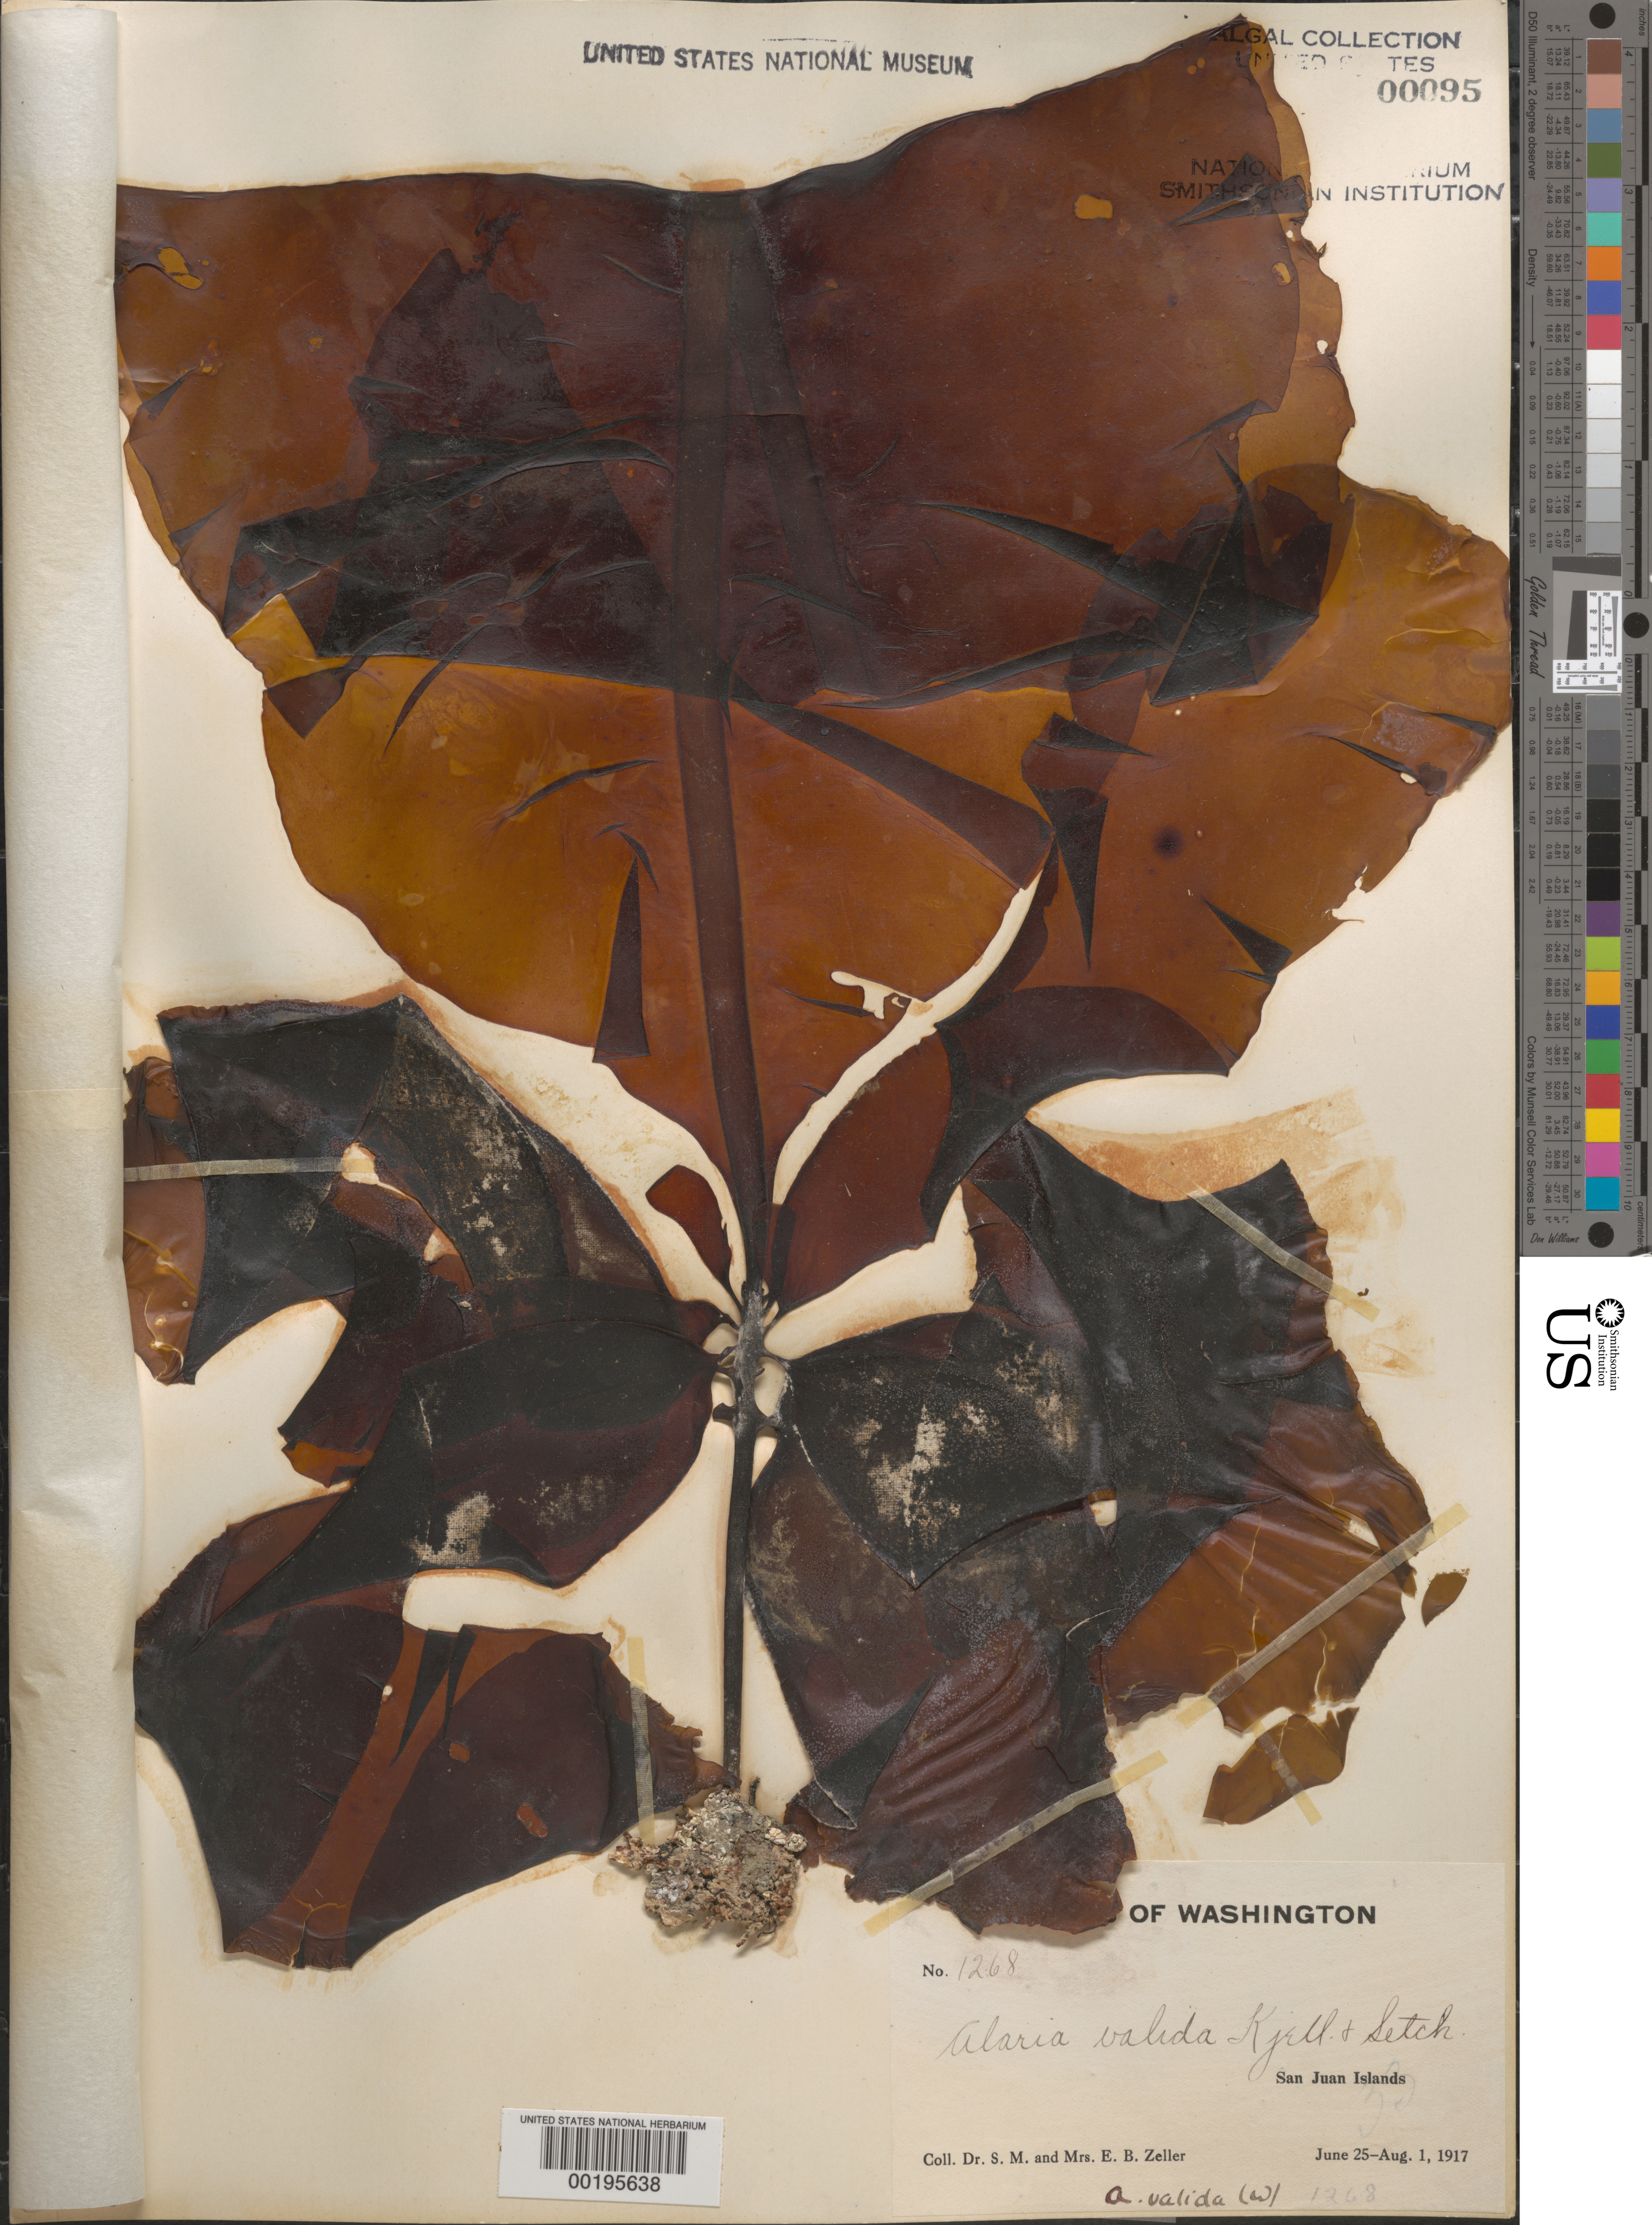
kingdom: Chromista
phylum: Ochrophyta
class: Phaeophyceae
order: Laminariales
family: Alariaceae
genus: Alaria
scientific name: Alaria marginata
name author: Postels & Rupr.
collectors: S. Zeller & E. Zeller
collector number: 1268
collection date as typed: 25 Jun 1917 to 01 Aug 1917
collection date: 1917-06-25/1917-08-01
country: United States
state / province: Washington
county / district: San Juan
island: San Juan Islands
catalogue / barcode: US 95